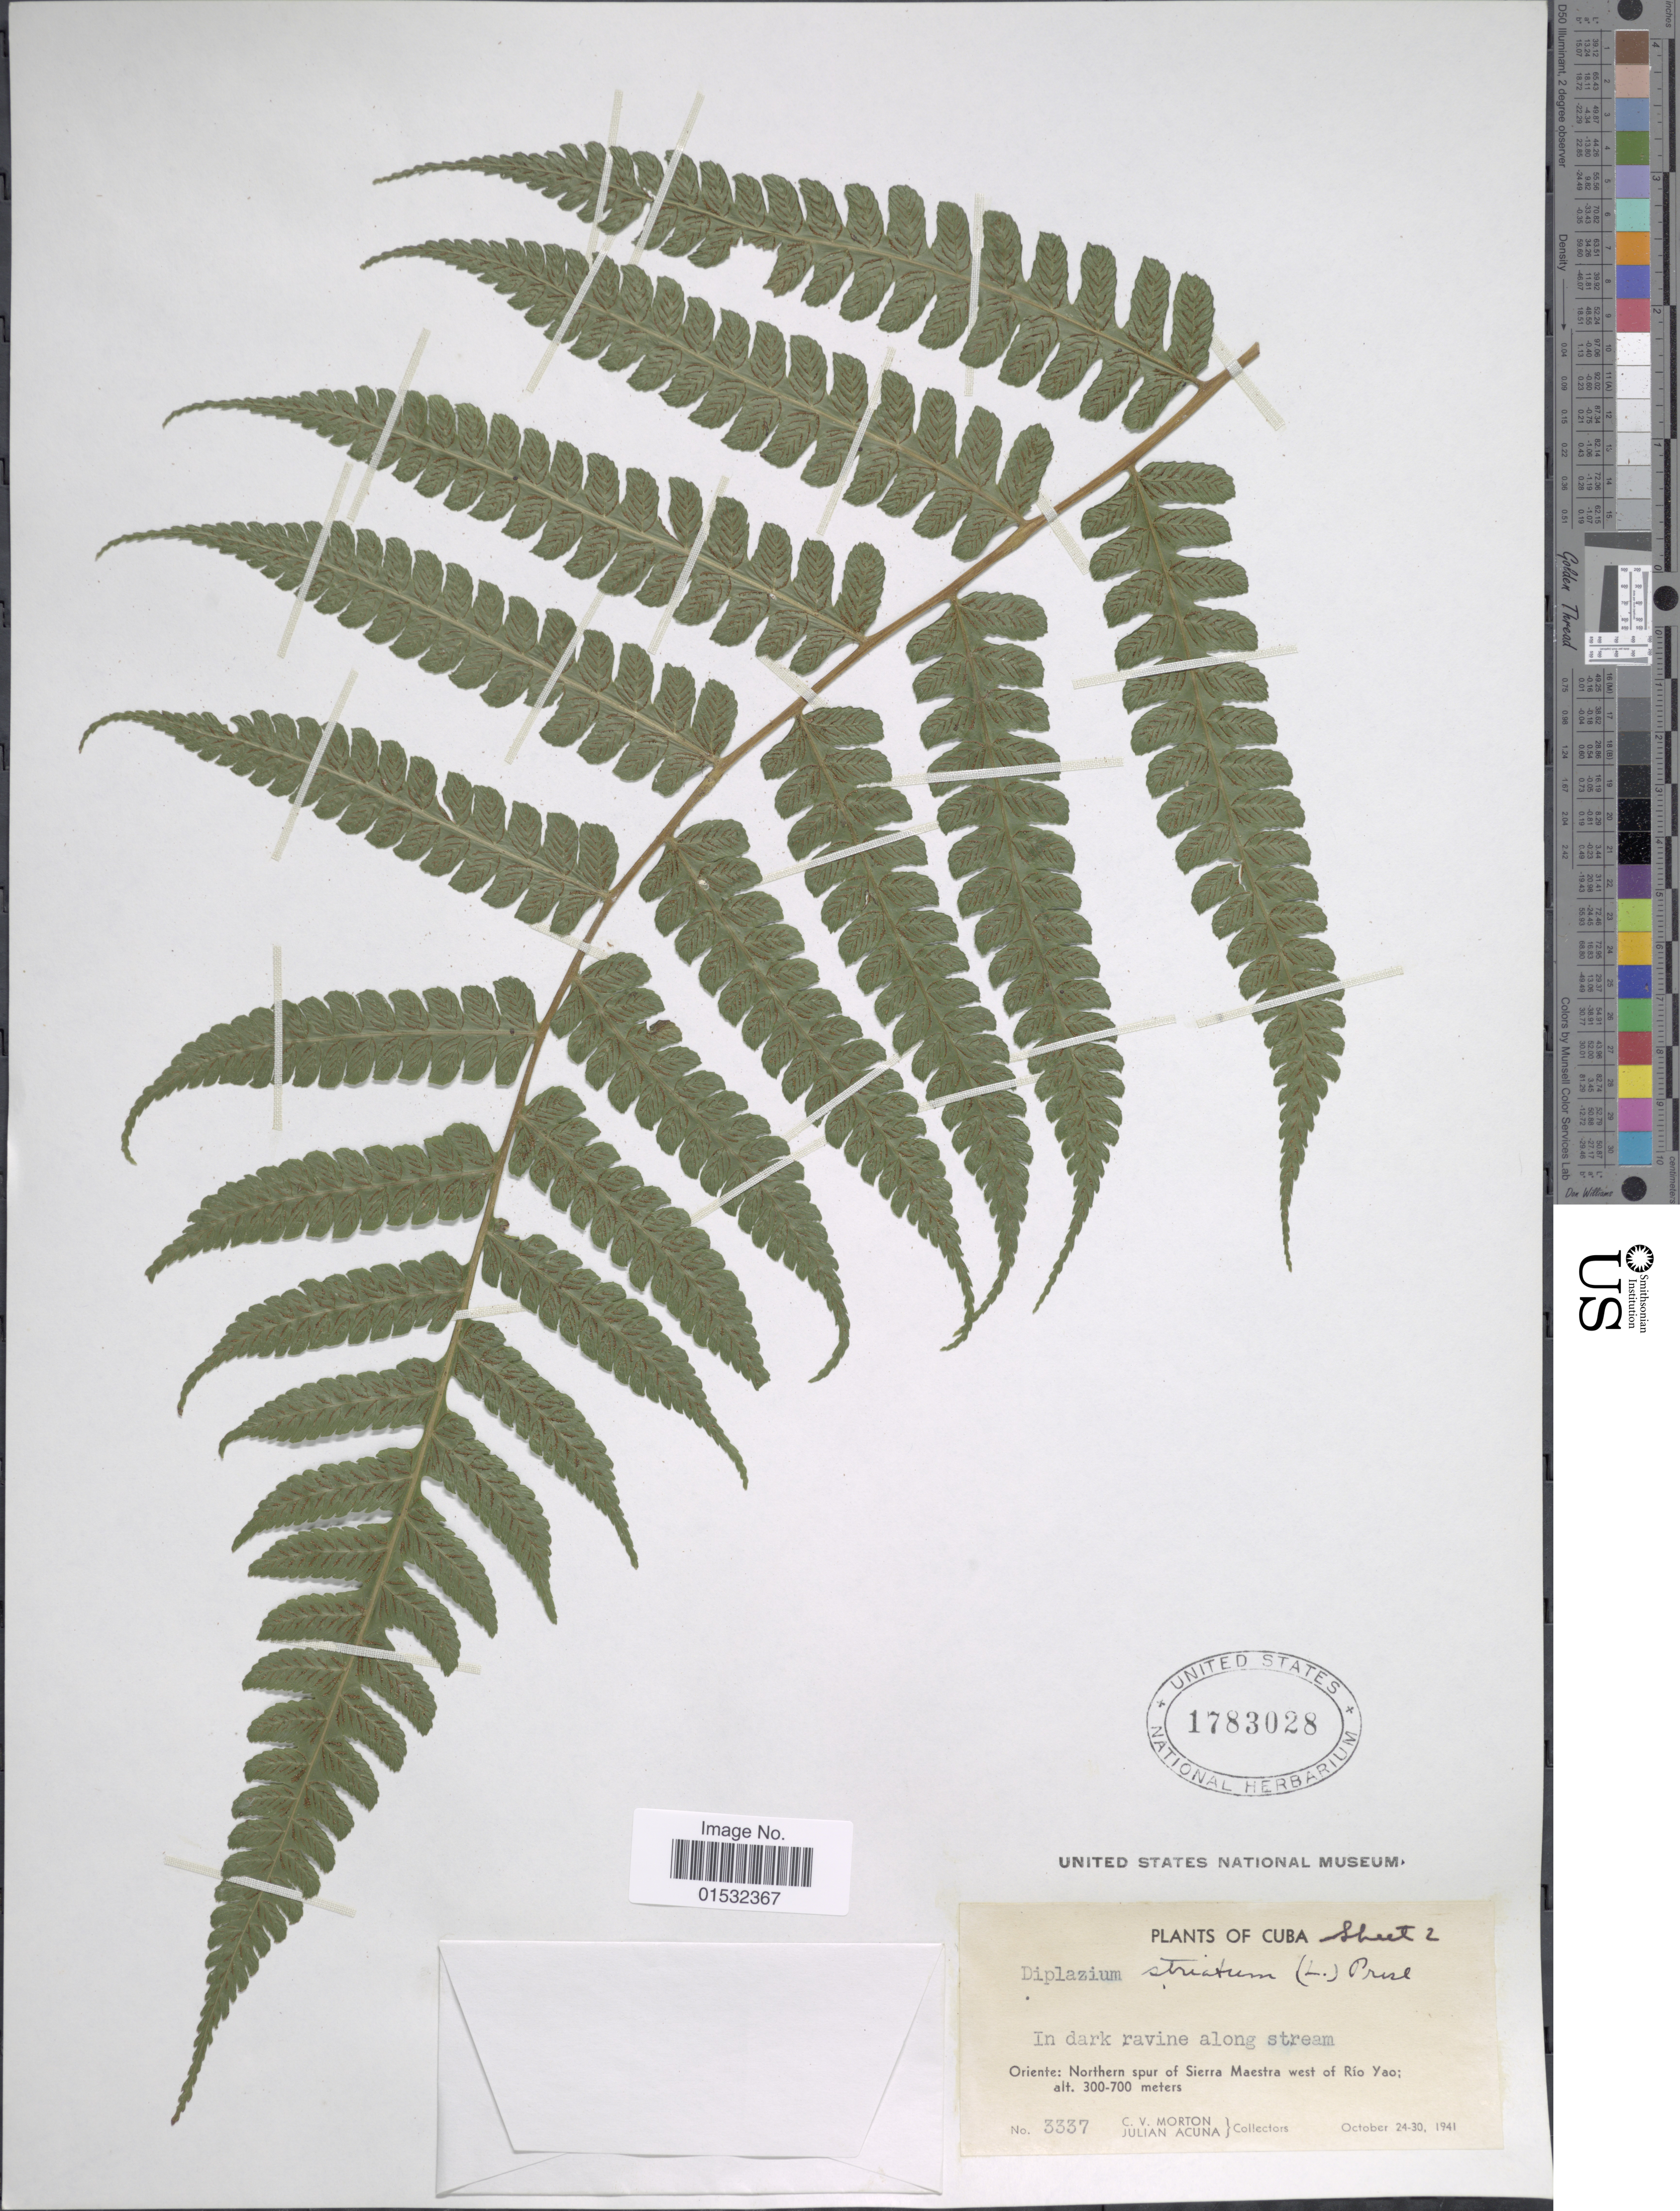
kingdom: Plantae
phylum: Tracheophyta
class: Polypodiopsida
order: Polypodiales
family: Athyriaceae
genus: Diplazium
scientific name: Diplazium striatum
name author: (L.) C. Presl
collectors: C. V. Morton & J. B. Acuña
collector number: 3337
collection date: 1941-10-24/1941-10-30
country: Cuba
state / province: Oriente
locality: Northern spur of Sierra Maestra west of Río Yao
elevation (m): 300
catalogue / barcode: US 1783028